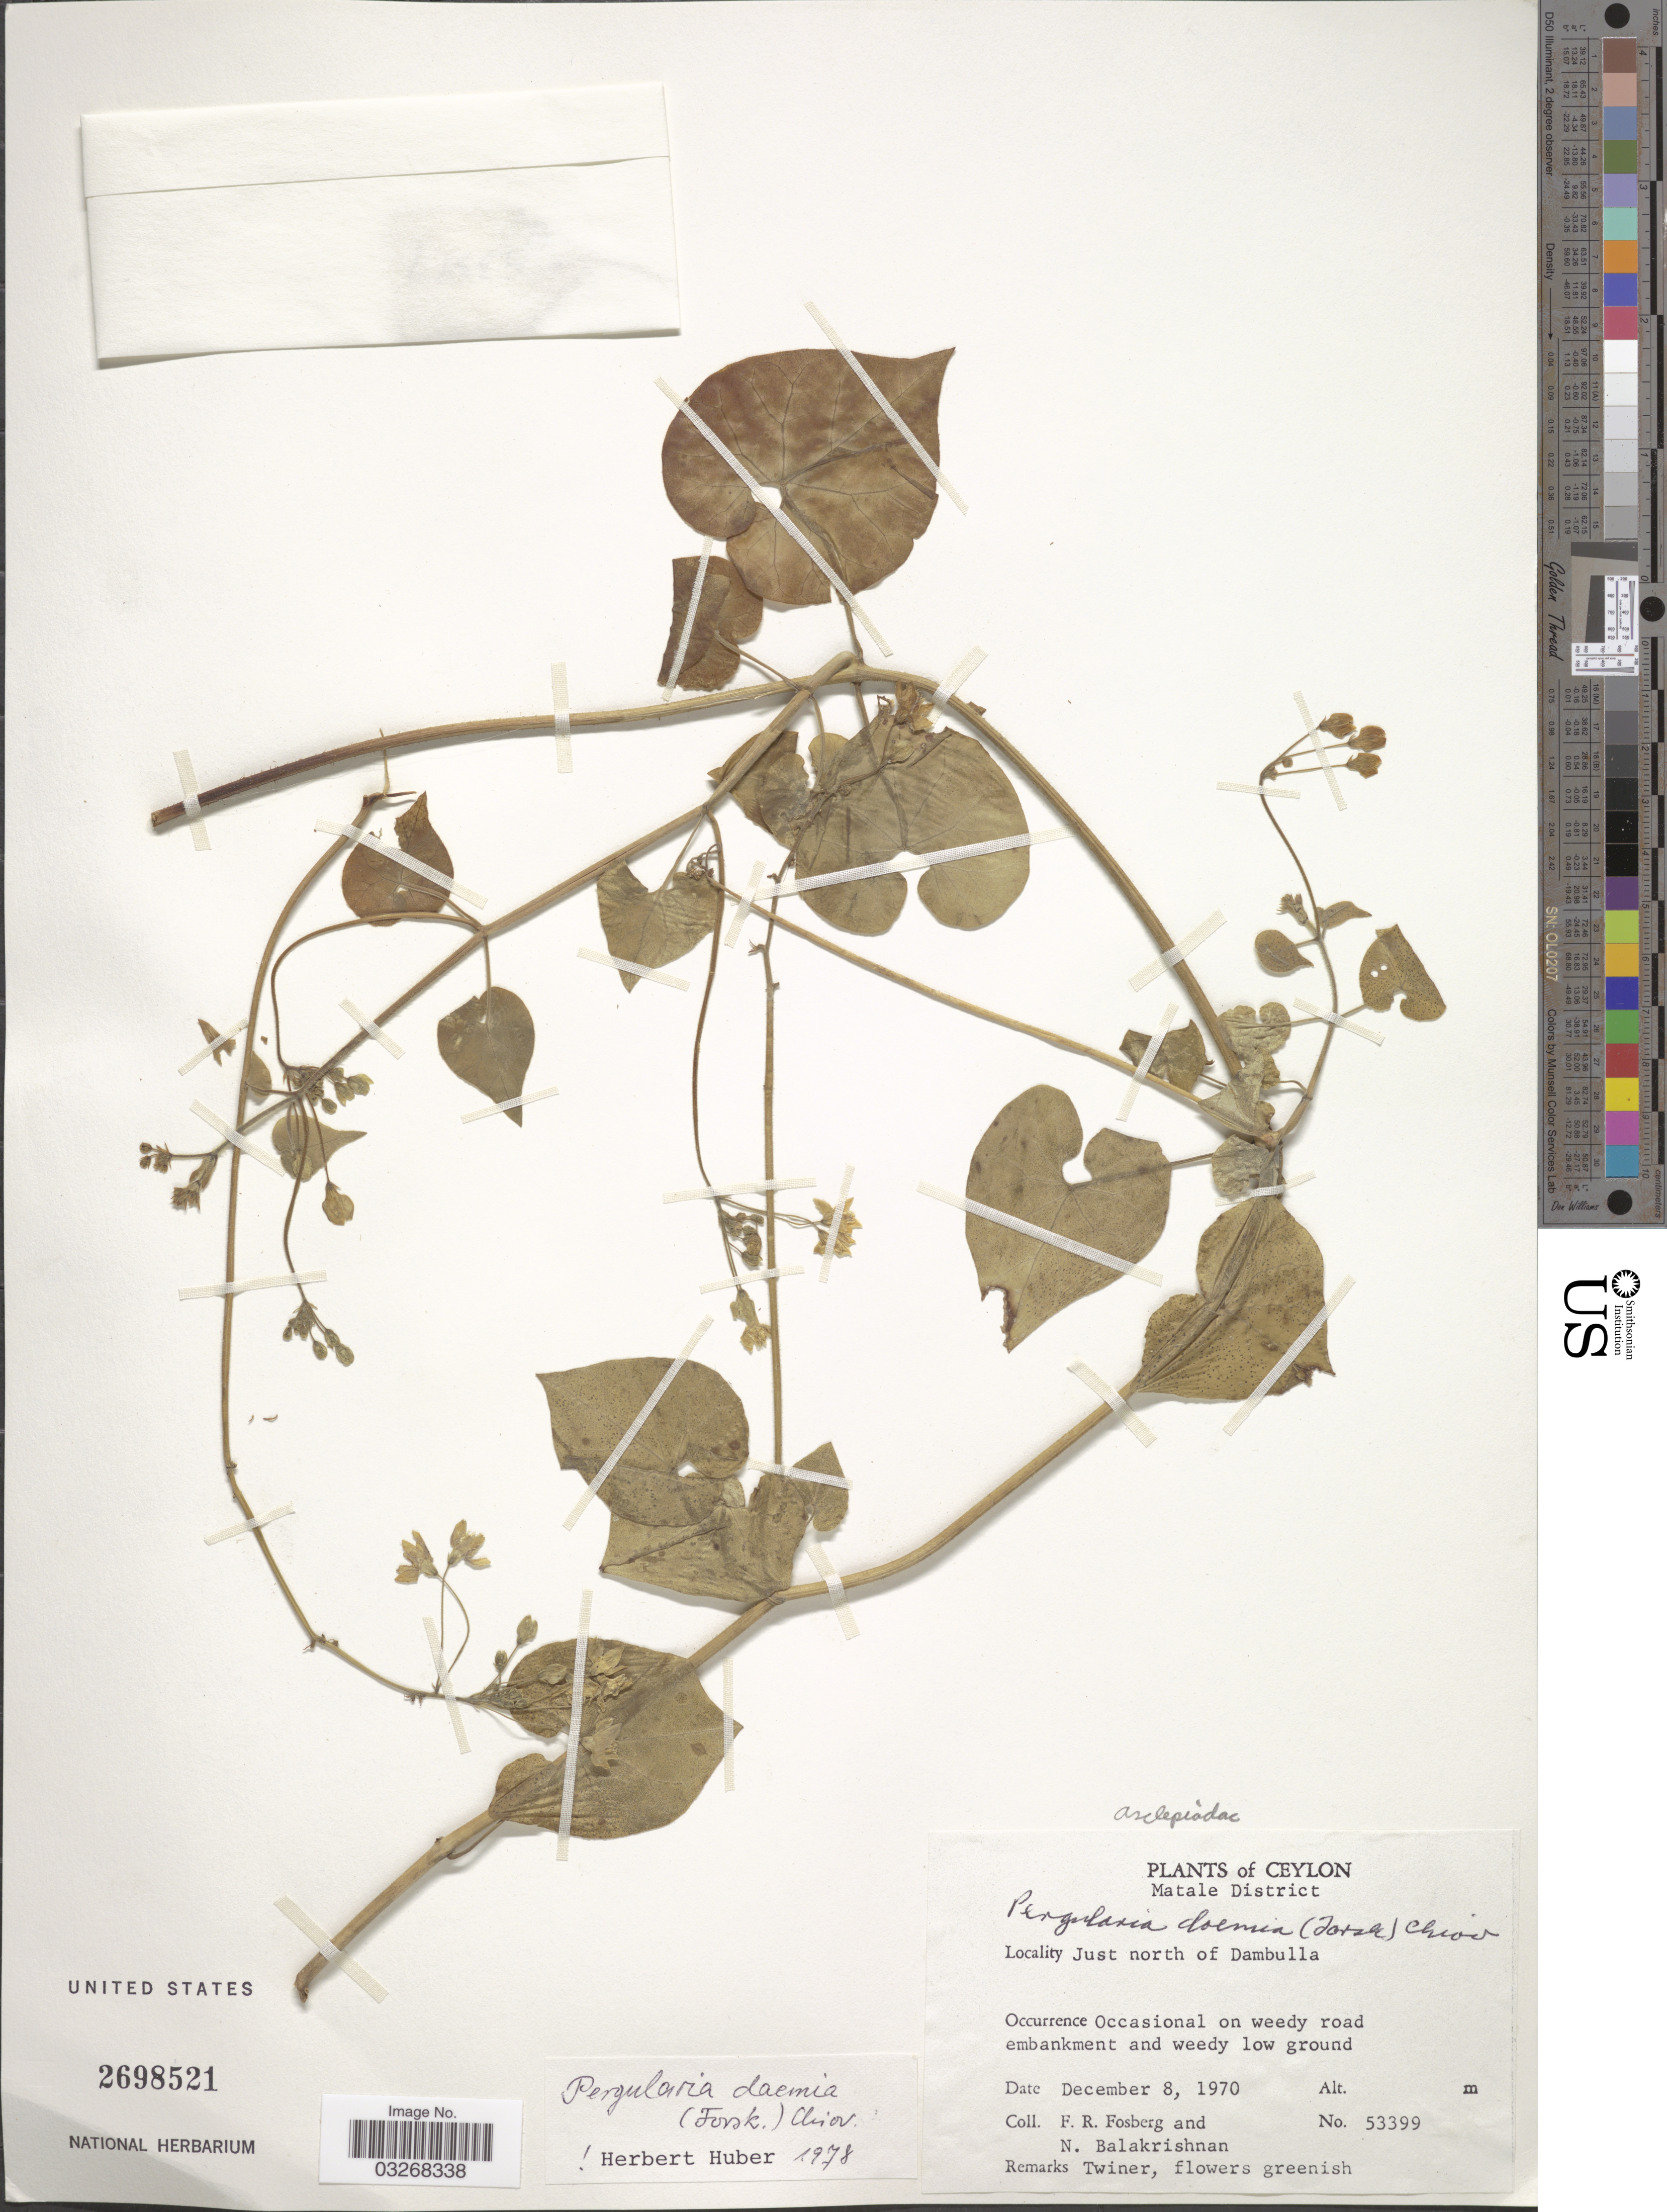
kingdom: Plantae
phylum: Tracheophyta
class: Magnoliopsida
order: Gentianales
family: Apocynaceae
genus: Pergularia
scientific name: Pergularia daemia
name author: (Forssk.) Chiov.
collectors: F. R. Fosberg & N. Balakrishnan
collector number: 53399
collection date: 1970-12-08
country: Sri Lanka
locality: Ceylon. Matale District. Just north of Dambulla.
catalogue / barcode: US 2698521